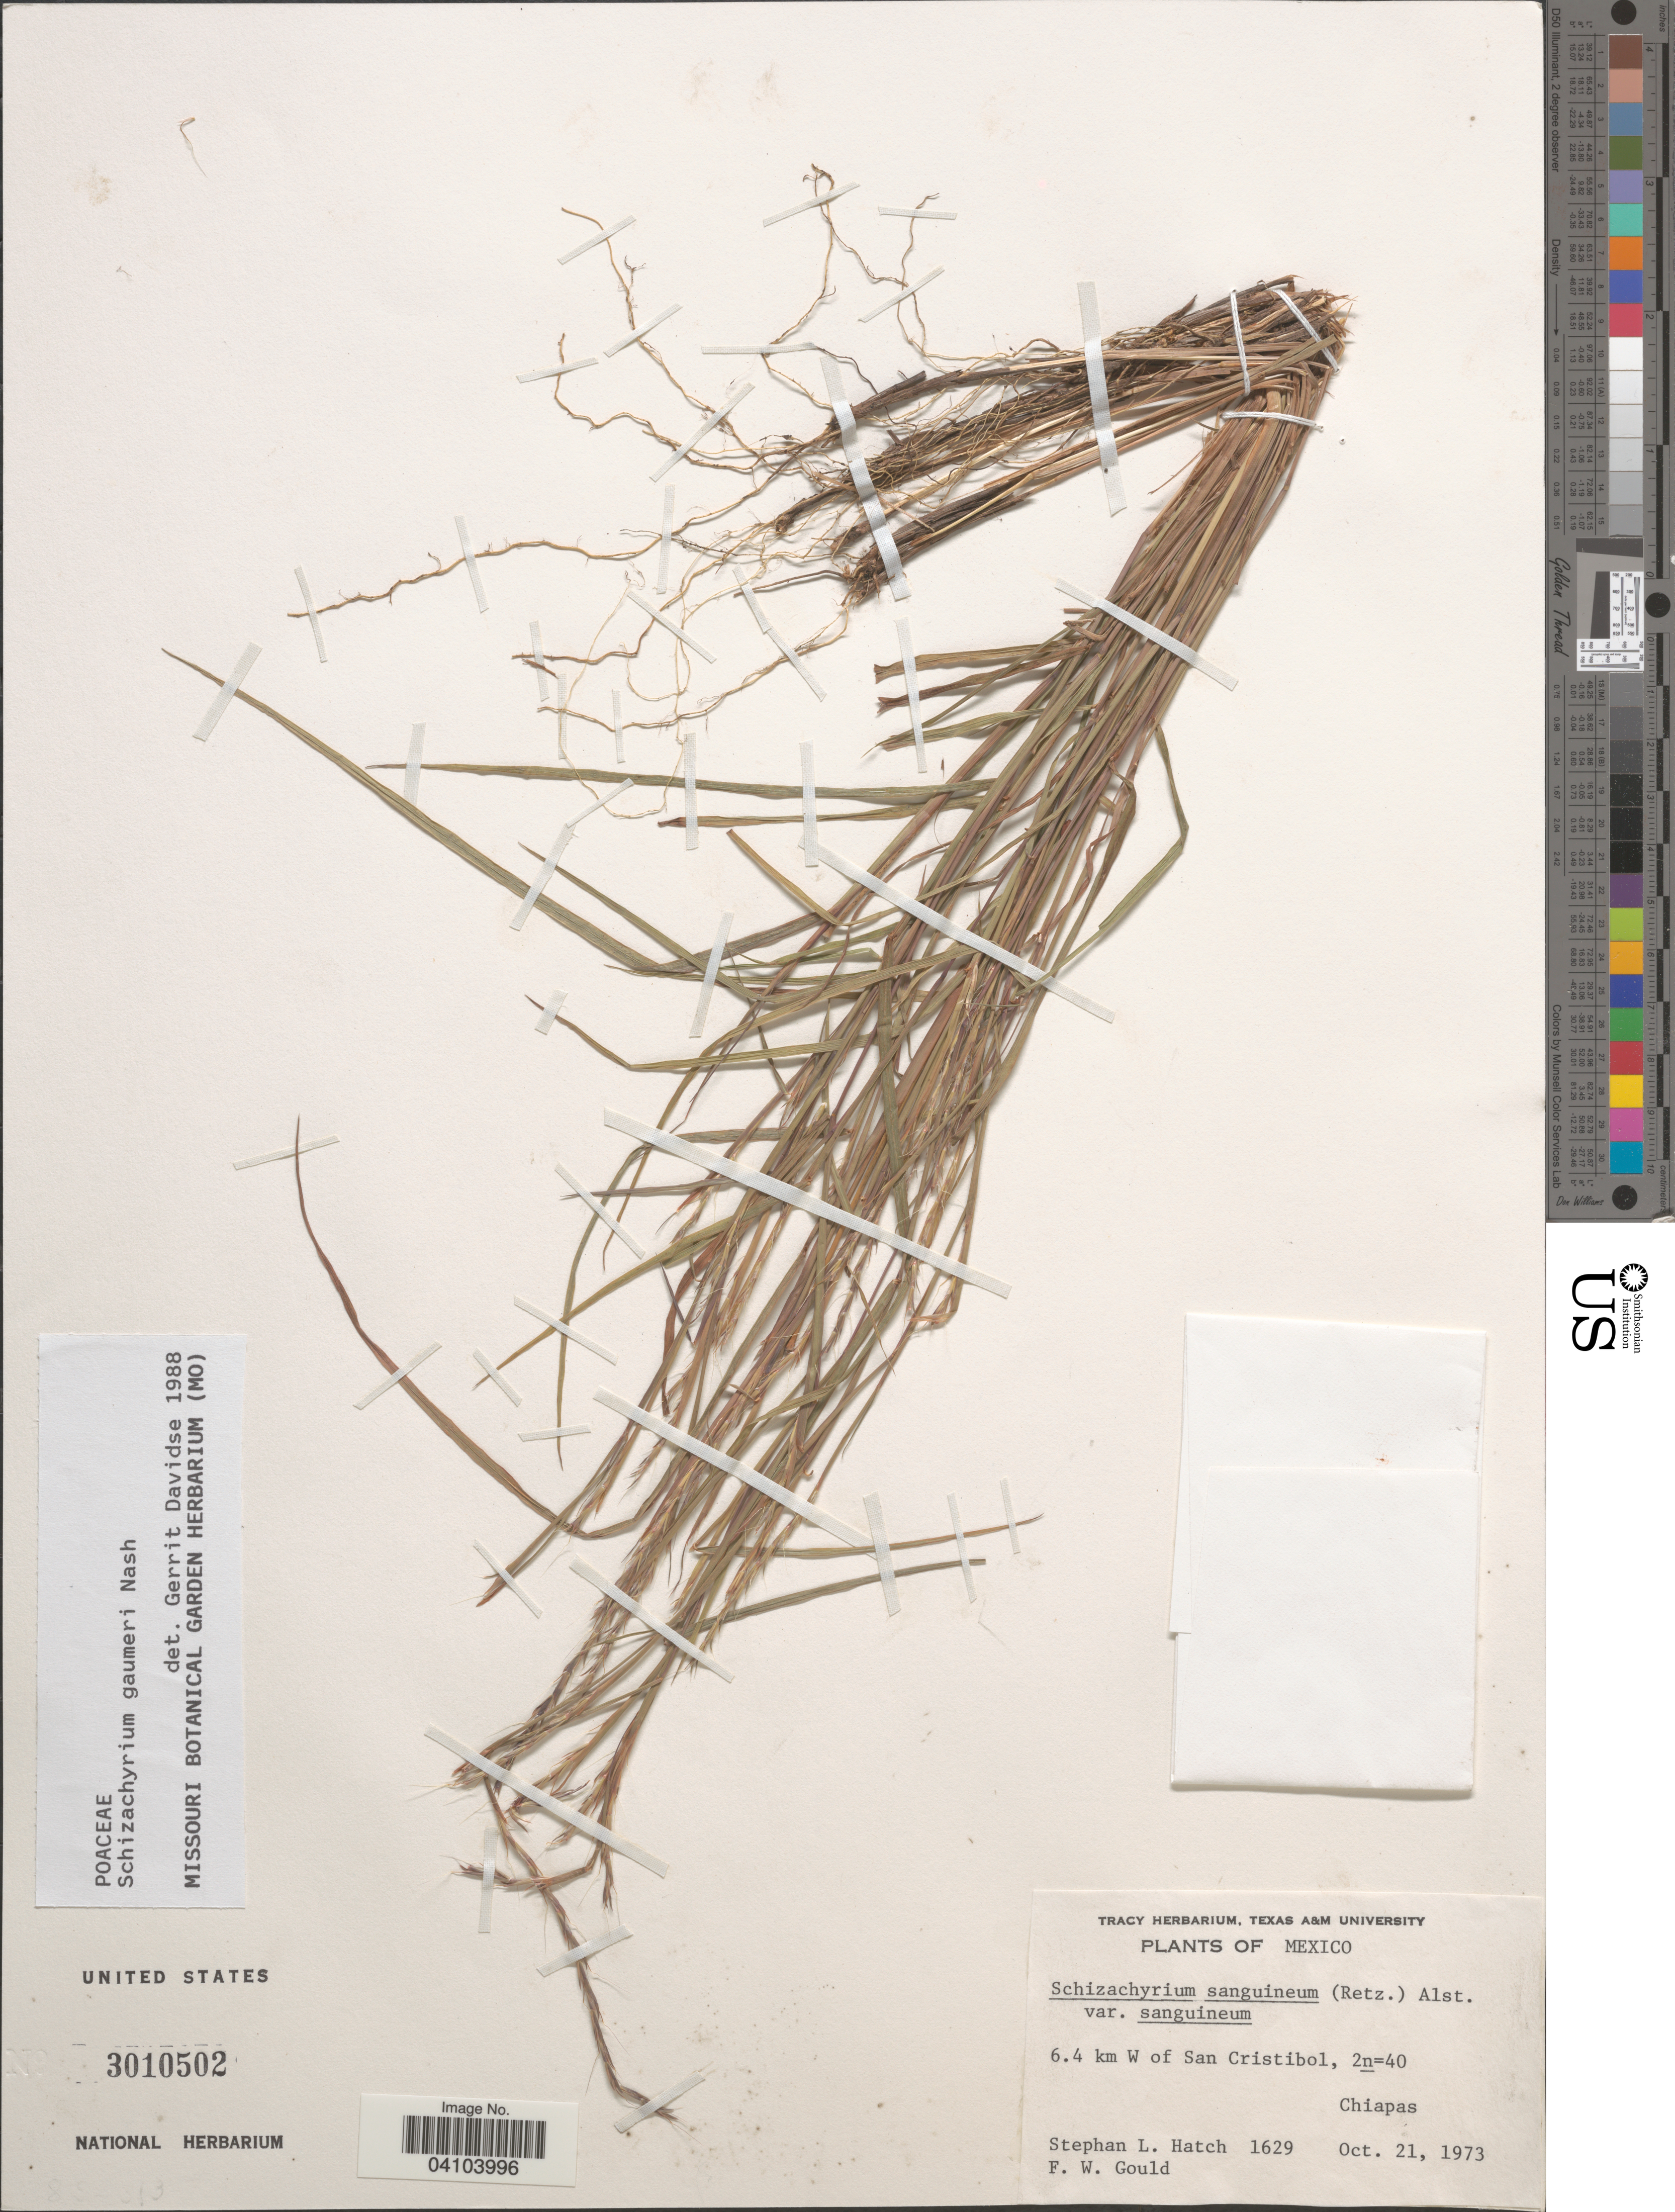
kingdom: Plantae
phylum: Tracheophyta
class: Liliopsida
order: Poales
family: Poaceae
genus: Schizachyrium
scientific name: Schizachyrium gaumeri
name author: Nash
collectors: S. L. Hatch & F. W. Gould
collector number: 1629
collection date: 1973-10-21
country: Mexico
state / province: Chiapas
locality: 6.4 km W of San Cristibol.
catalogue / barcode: US 3010502